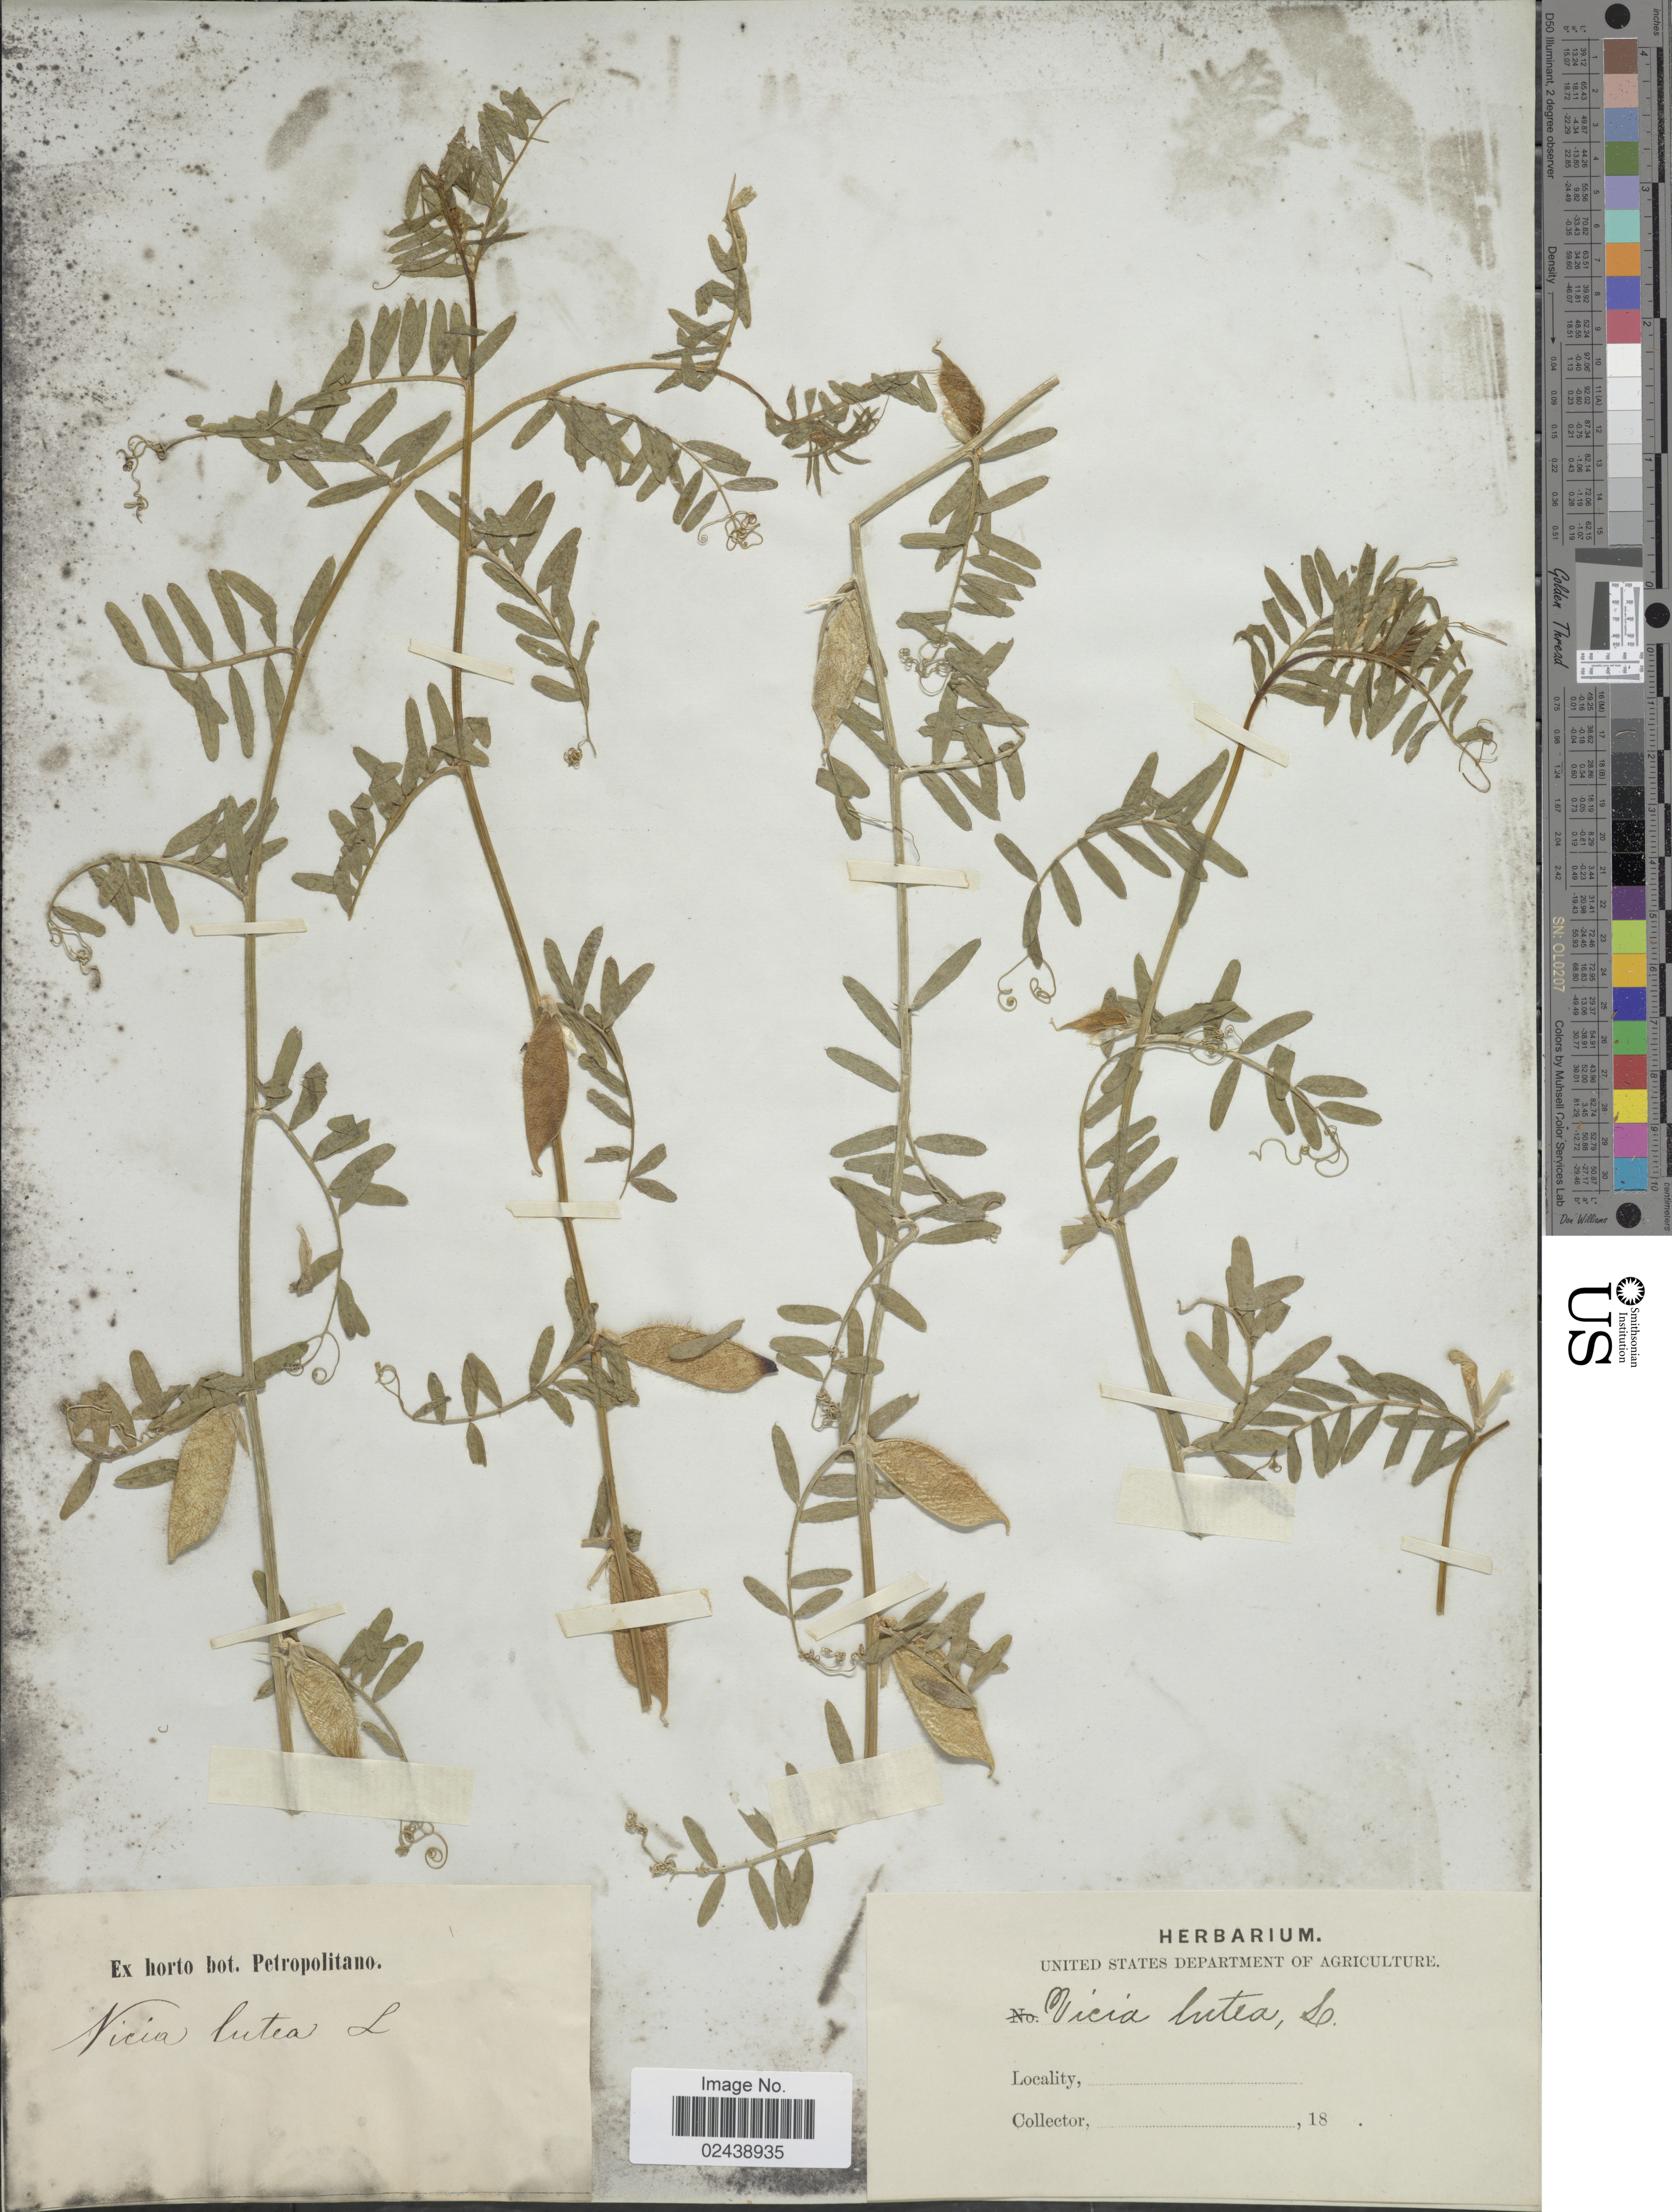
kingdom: Plantae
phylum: Tracheophyta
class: Magnoliopsida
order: Fabales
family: Fabaceae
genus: Vicia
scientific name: Vicia lutea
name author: L.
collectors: ex Horto Bot. Petropolitano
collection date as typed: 18